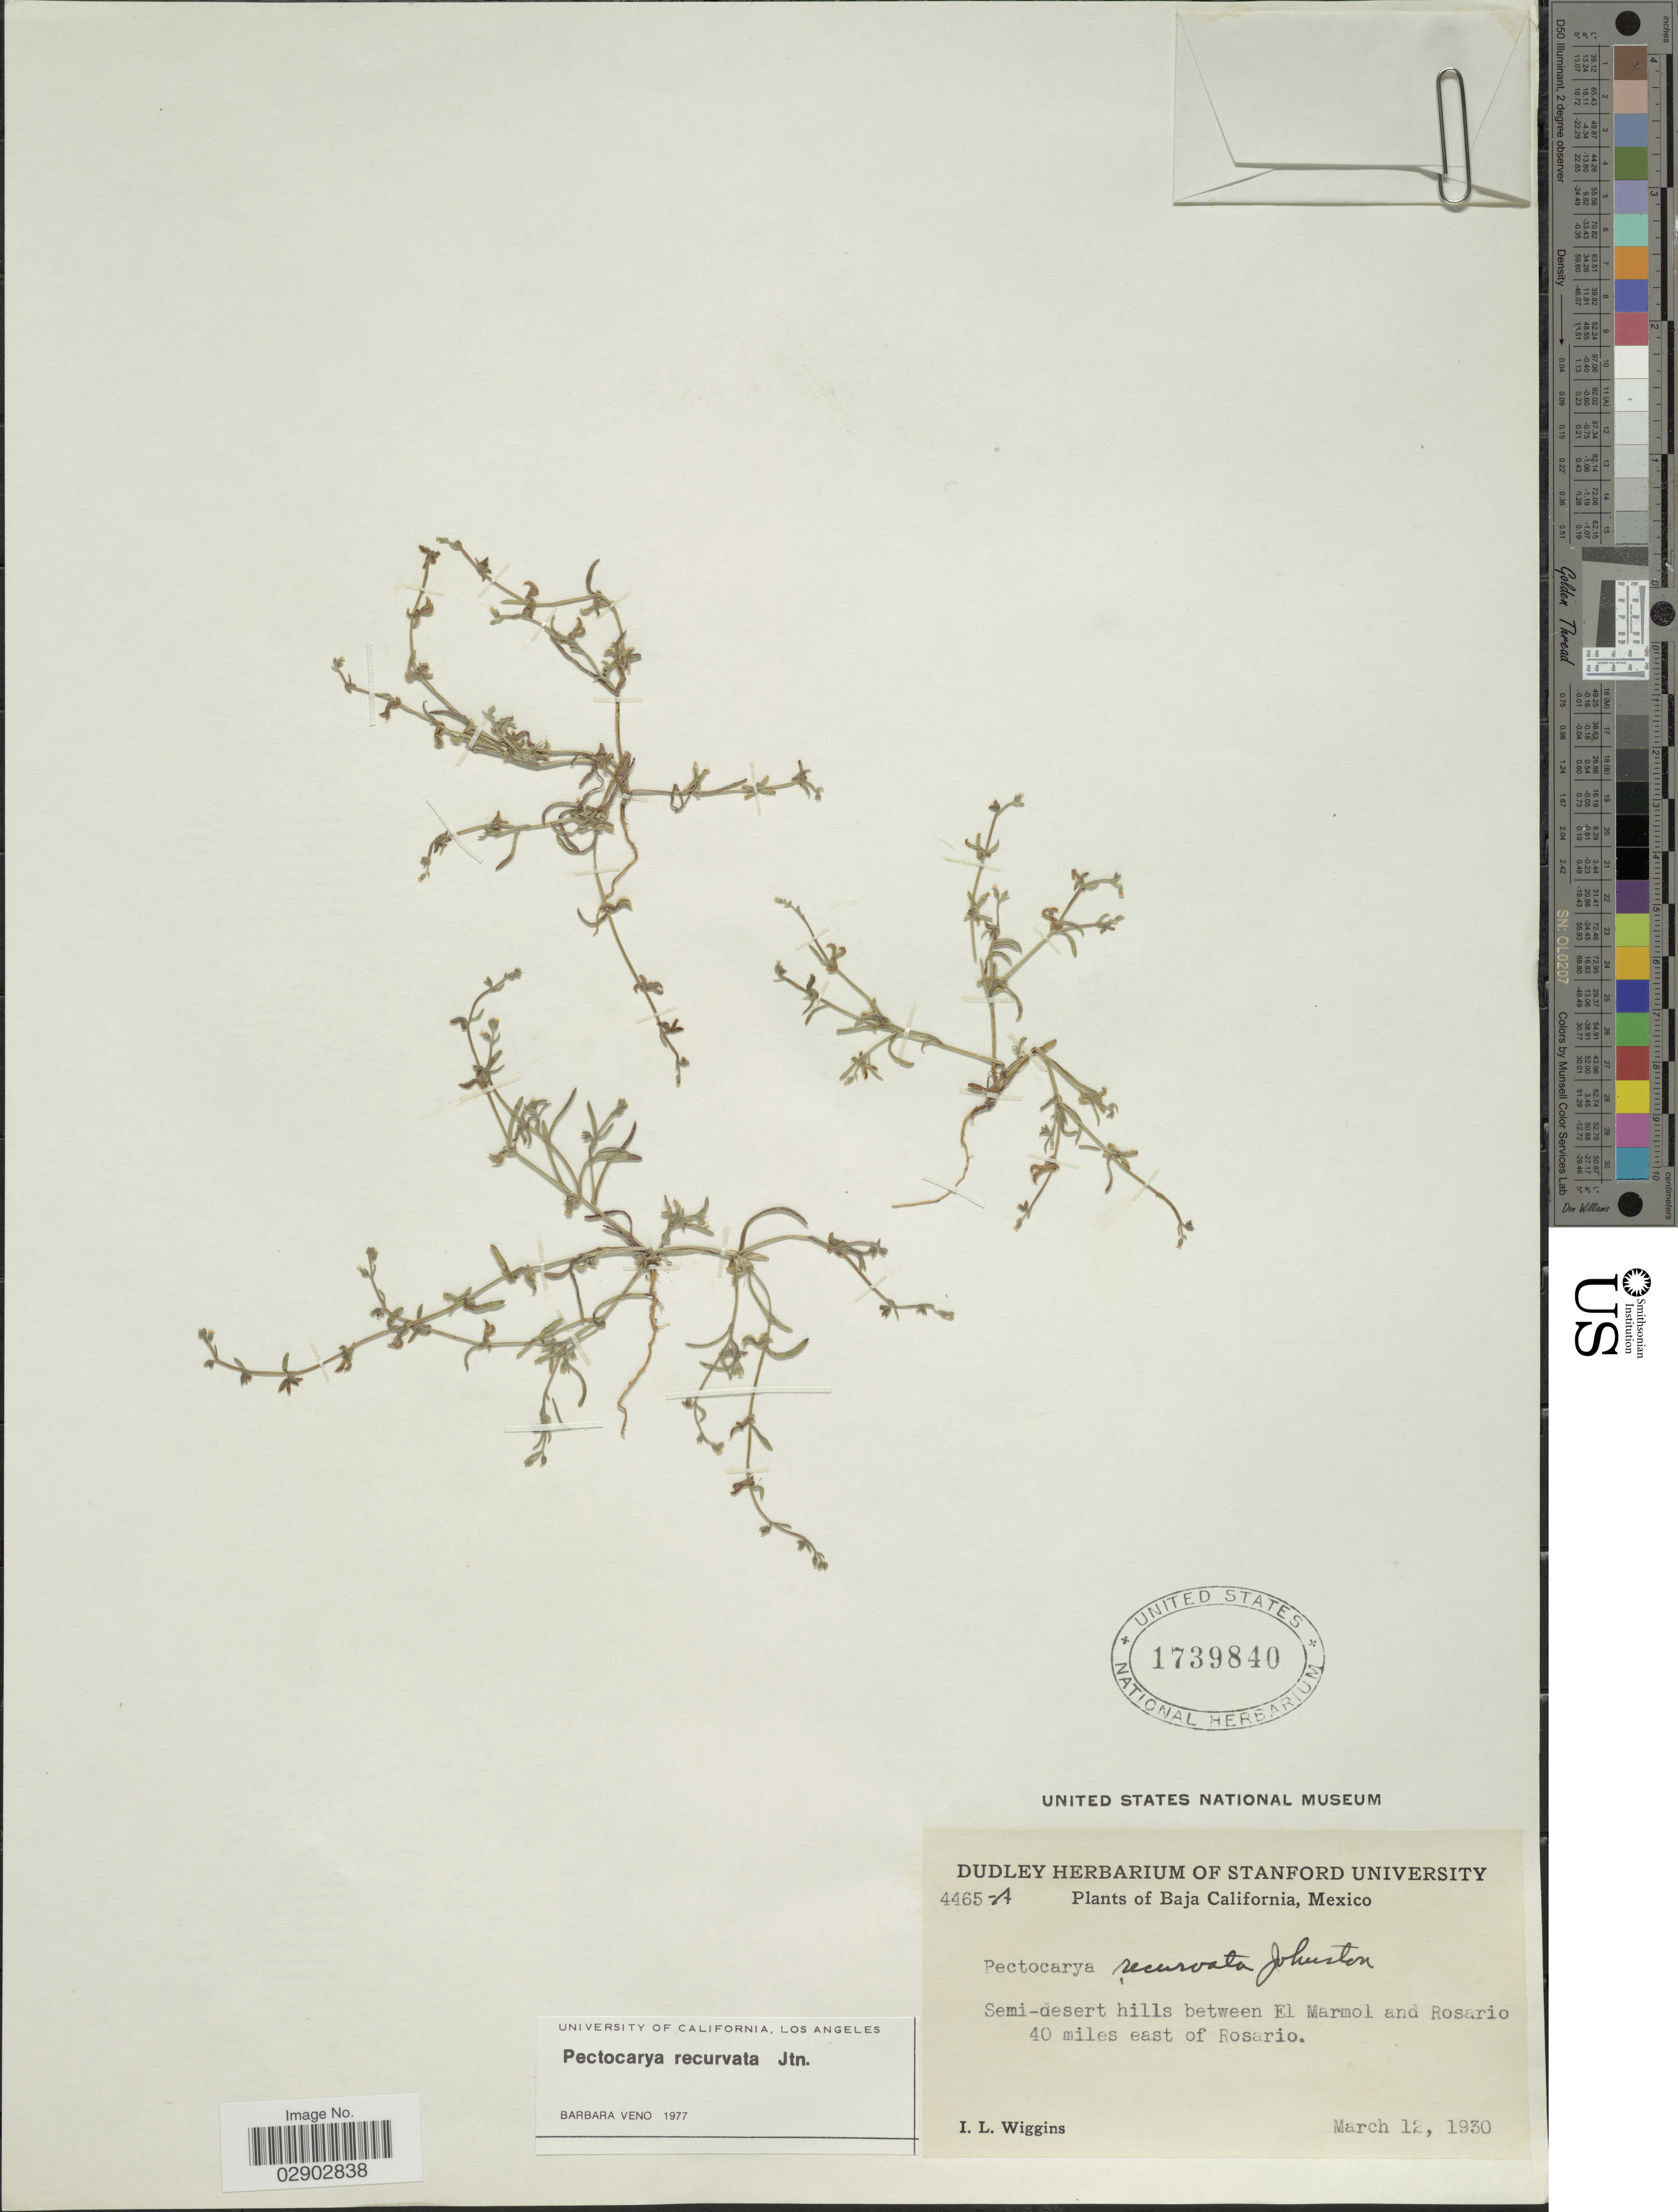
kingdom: Plantae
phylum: Tracheophyta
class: Magnoliopsida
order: Boraginales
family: Boraginaceae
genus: Pectocarya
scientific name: Pectocarya recurvata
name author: I.M. Johnst.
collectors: I. L. Wiggins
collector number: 4465-A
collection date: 1930-03-12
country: Mexico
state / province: Baja California Norte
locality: Semi-desert hills between El Marmol and Rosario 40 miles east of Rosario.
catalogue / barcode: US 1739840